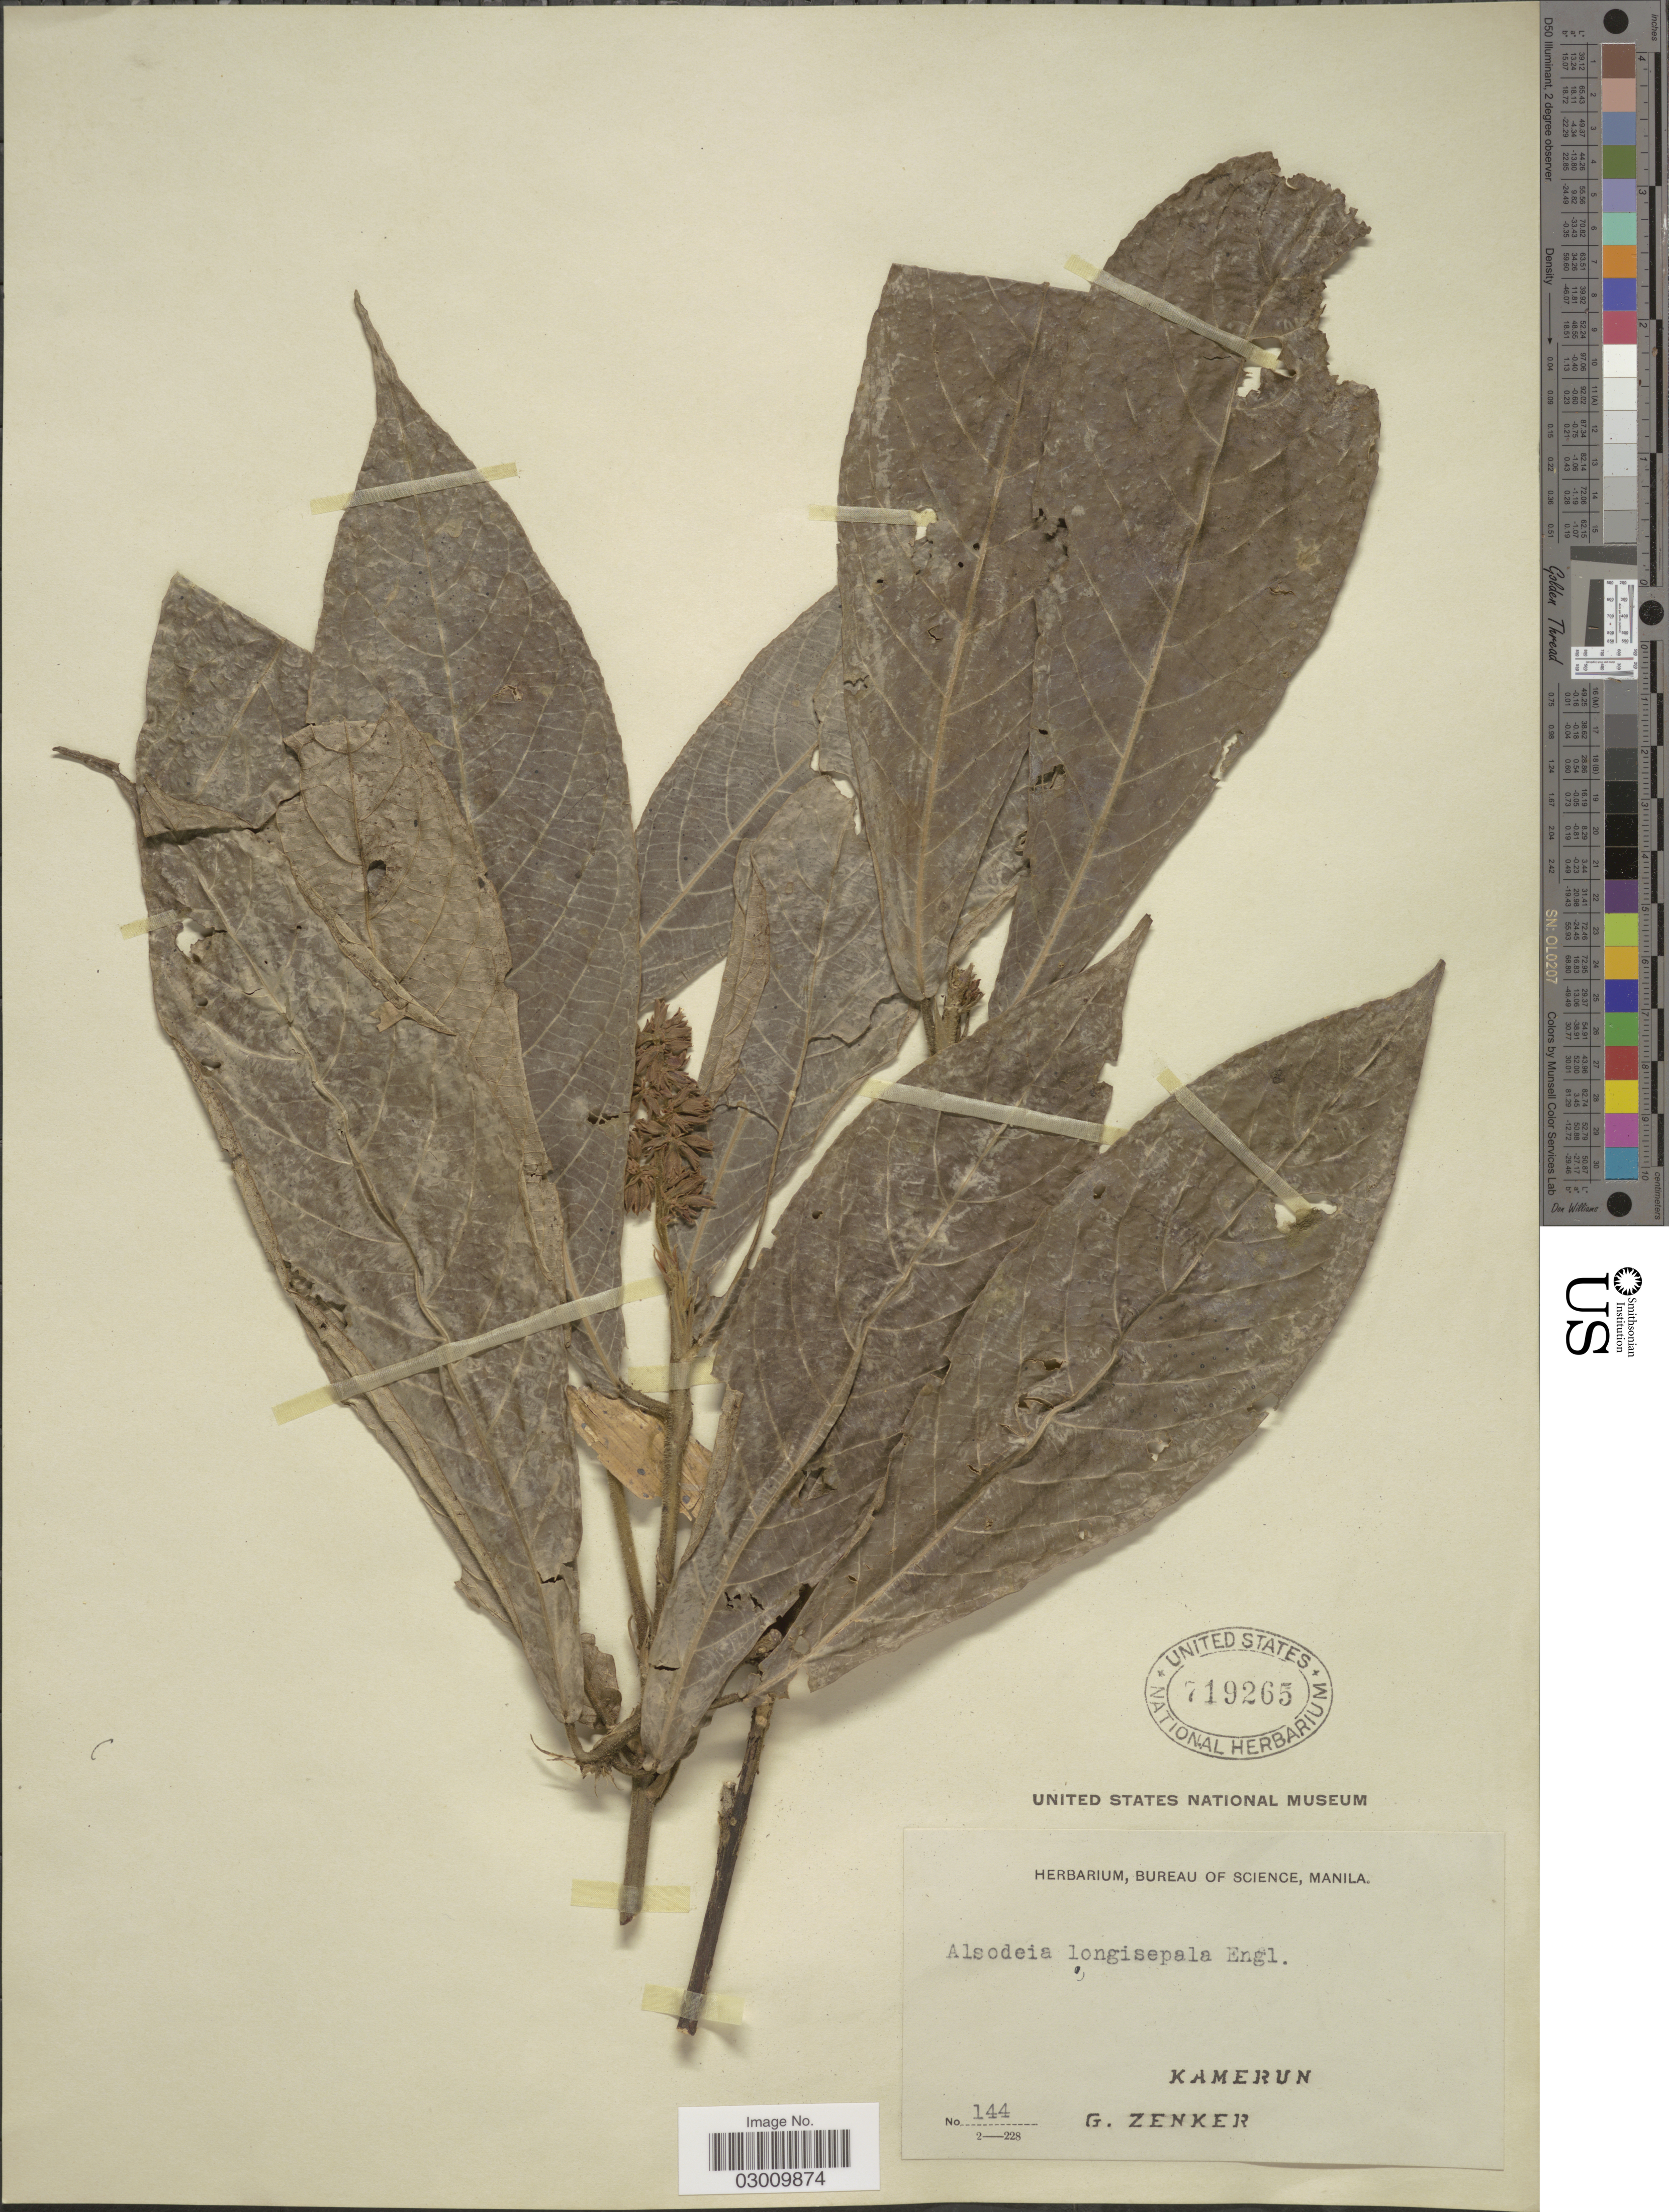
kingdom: Plantae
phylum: Tracheophyta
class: Magnoliopsida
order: Malpighiales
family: Violaceae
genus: Rinorea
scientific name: Rinorea longisepala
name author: Engl.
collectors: G. A. Zenker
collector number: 144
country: Cameroon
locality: Kamerun.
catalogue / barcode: US 719265